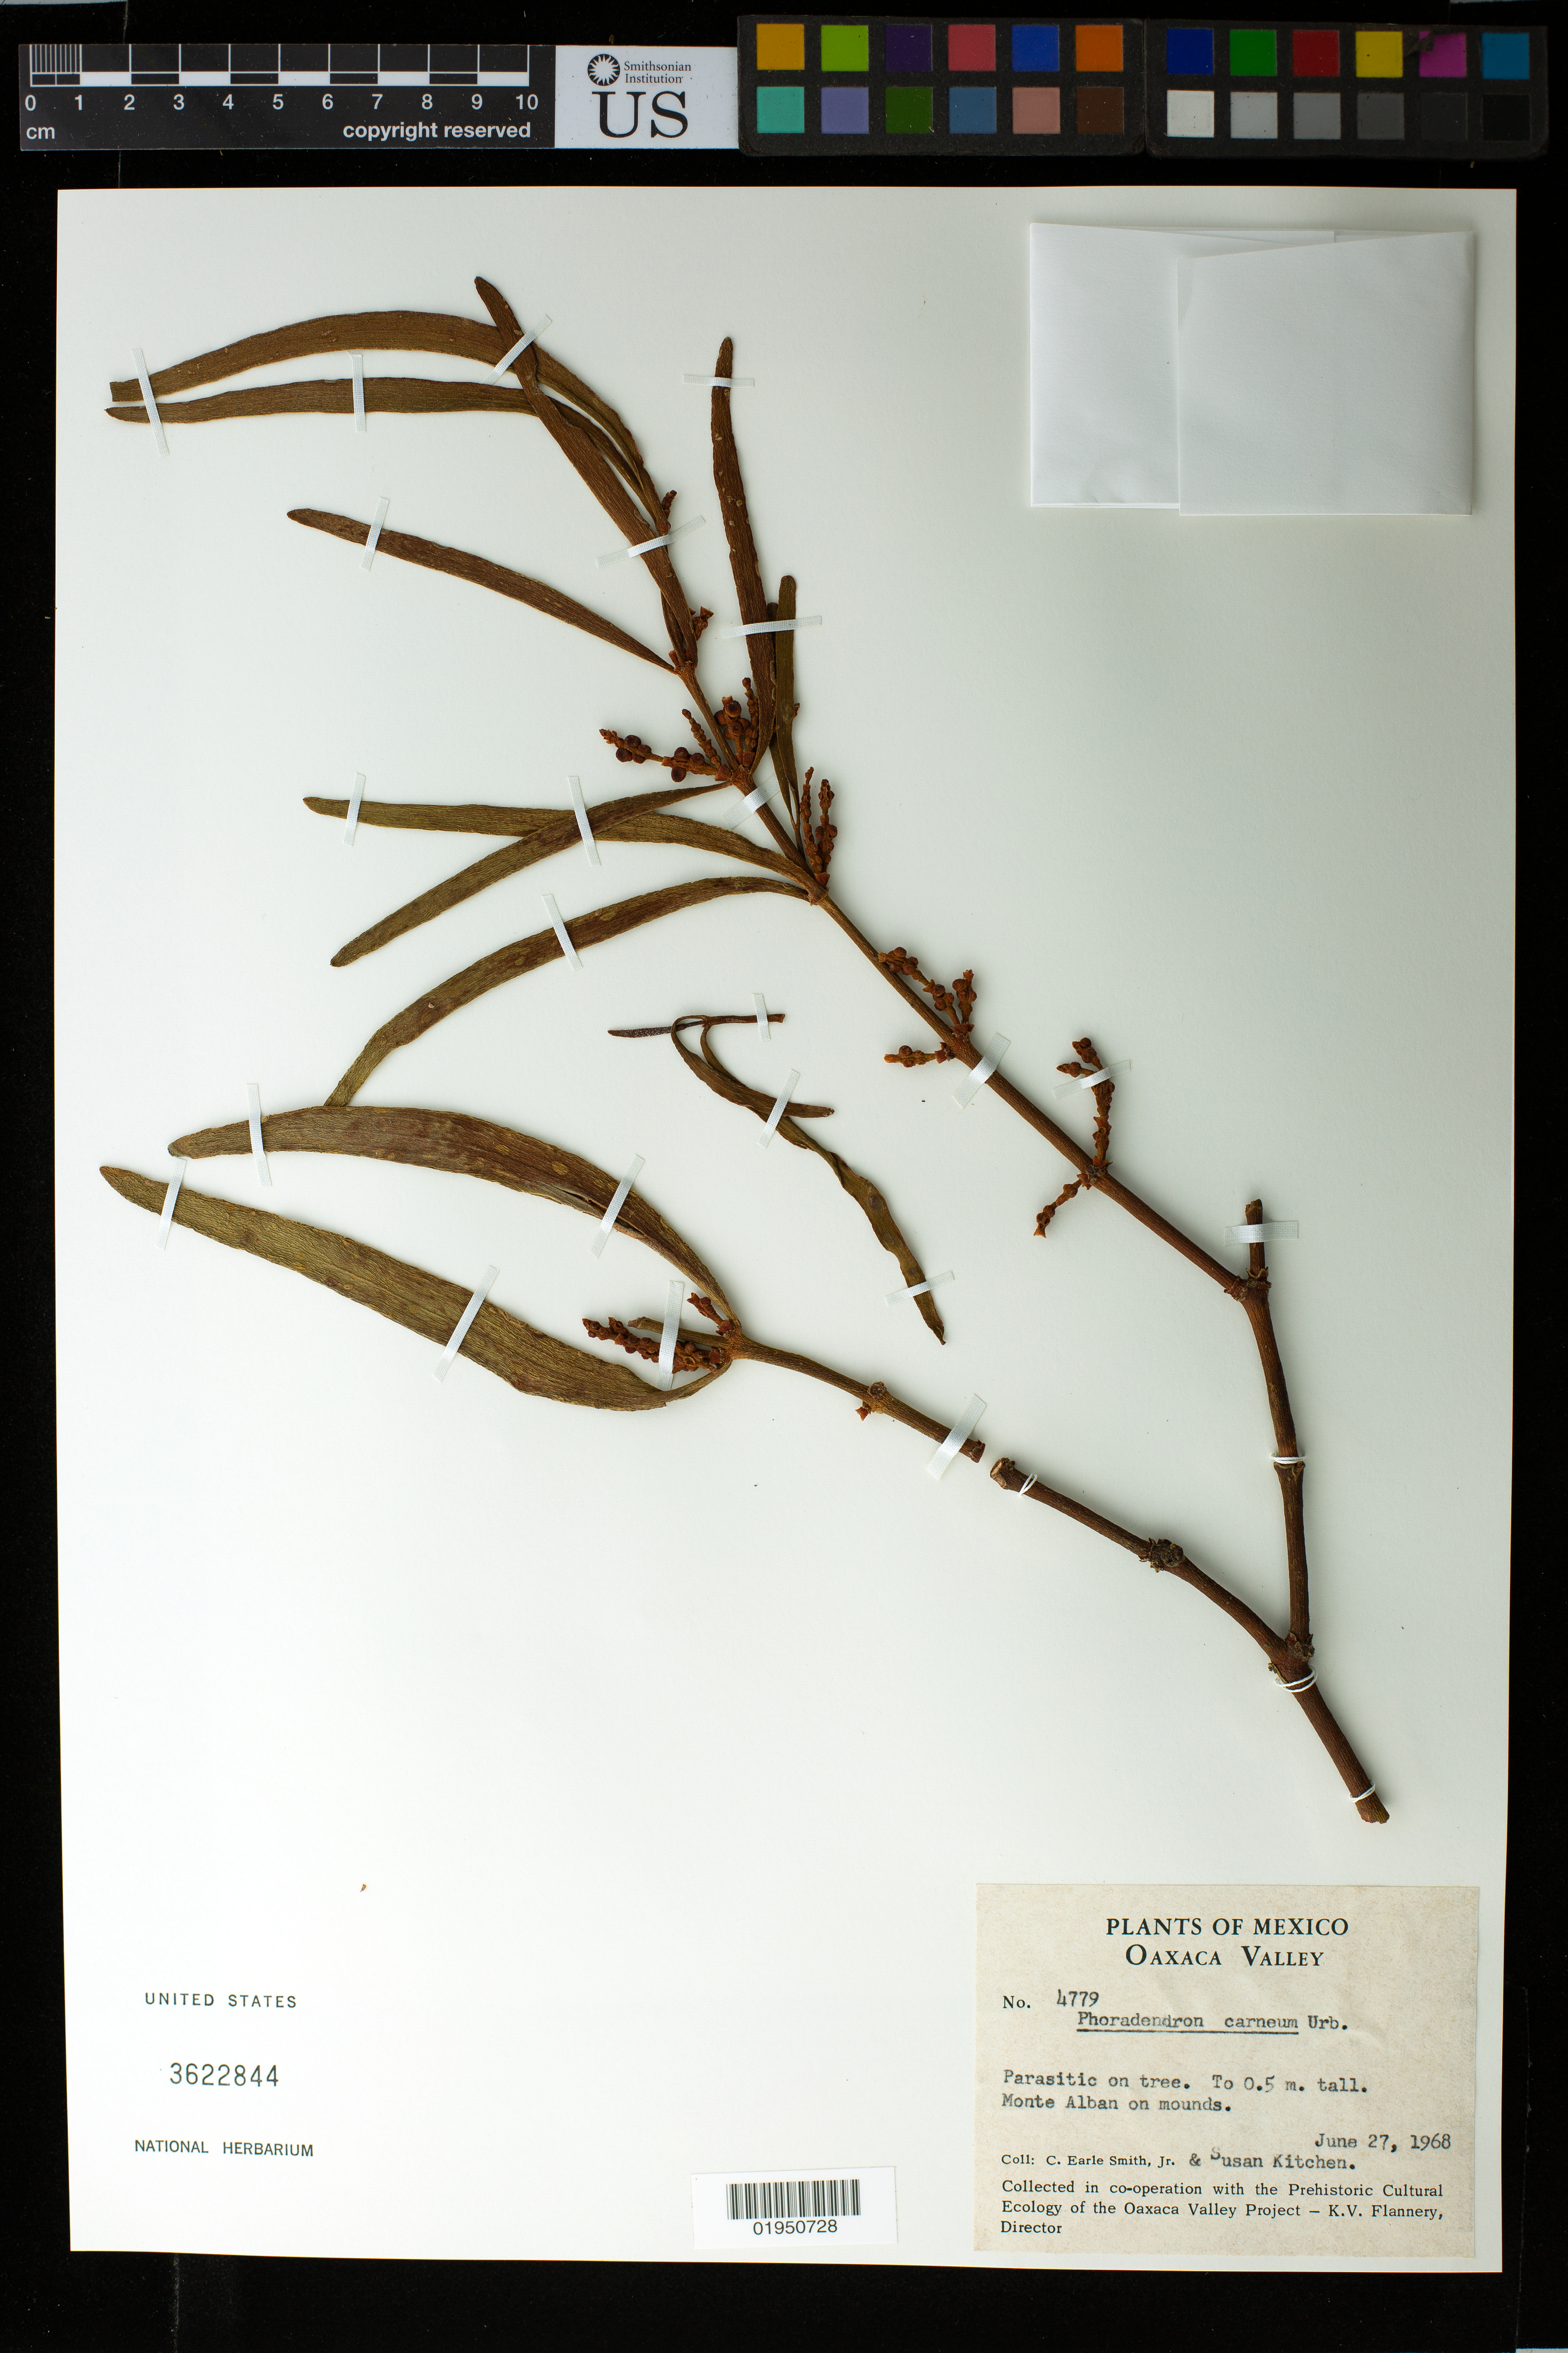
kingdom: Plantae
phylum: Tracheophyta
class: Magnoliopsida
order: Santalales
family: Viscaceae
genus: Phoradendron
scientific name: Phoradendron carneum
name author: Urb.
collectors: C. E. Smith Jr. & S. Kitchen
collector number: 4779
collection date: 1968-06-27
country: Mexico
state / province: Oaxaca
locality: Oaxaca Valley, Monte Alban on mounds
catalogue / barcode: US 3622844